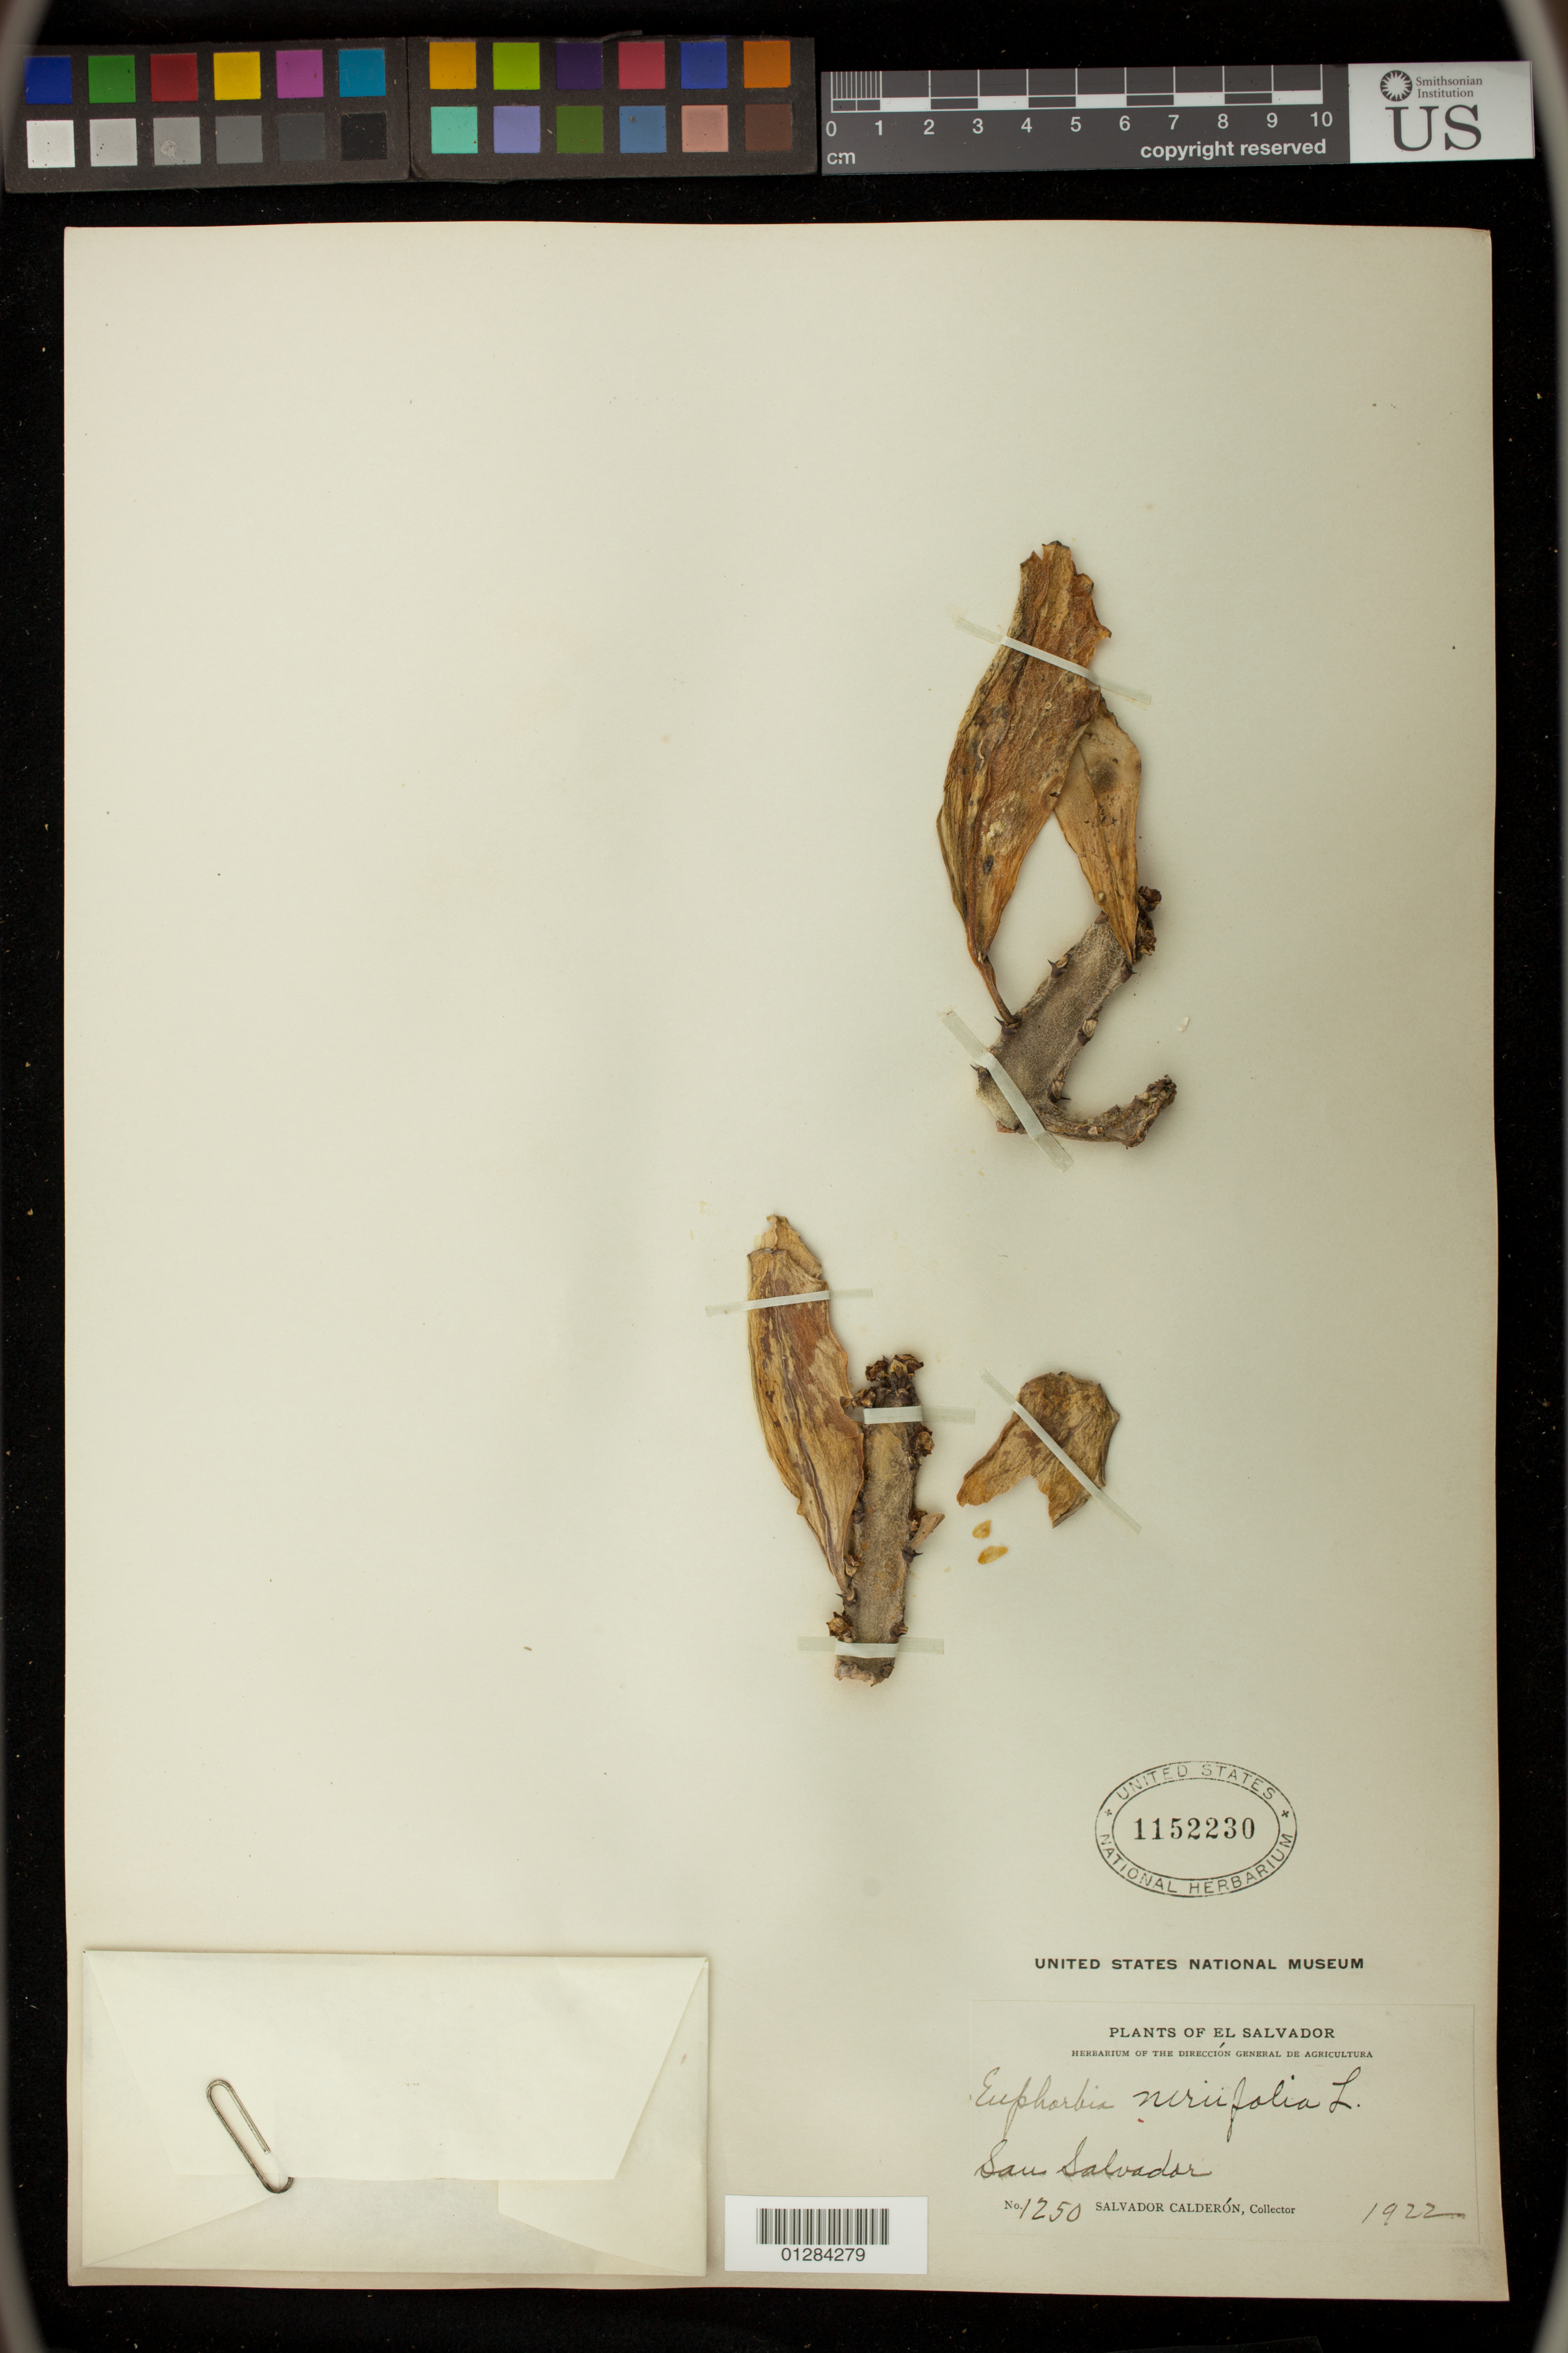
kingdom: Plantae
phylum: Tracheophyta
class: Magnoliopsida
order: Malpighiales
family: Euphorbiaceae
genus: Euphorbia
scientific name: Euphorbia neriifolia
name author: L.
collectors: S. Calderón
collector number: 1250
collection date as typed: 1922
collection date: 1922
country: El Salvador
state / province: San Salvador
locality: San salvador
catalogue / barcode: US 1152230